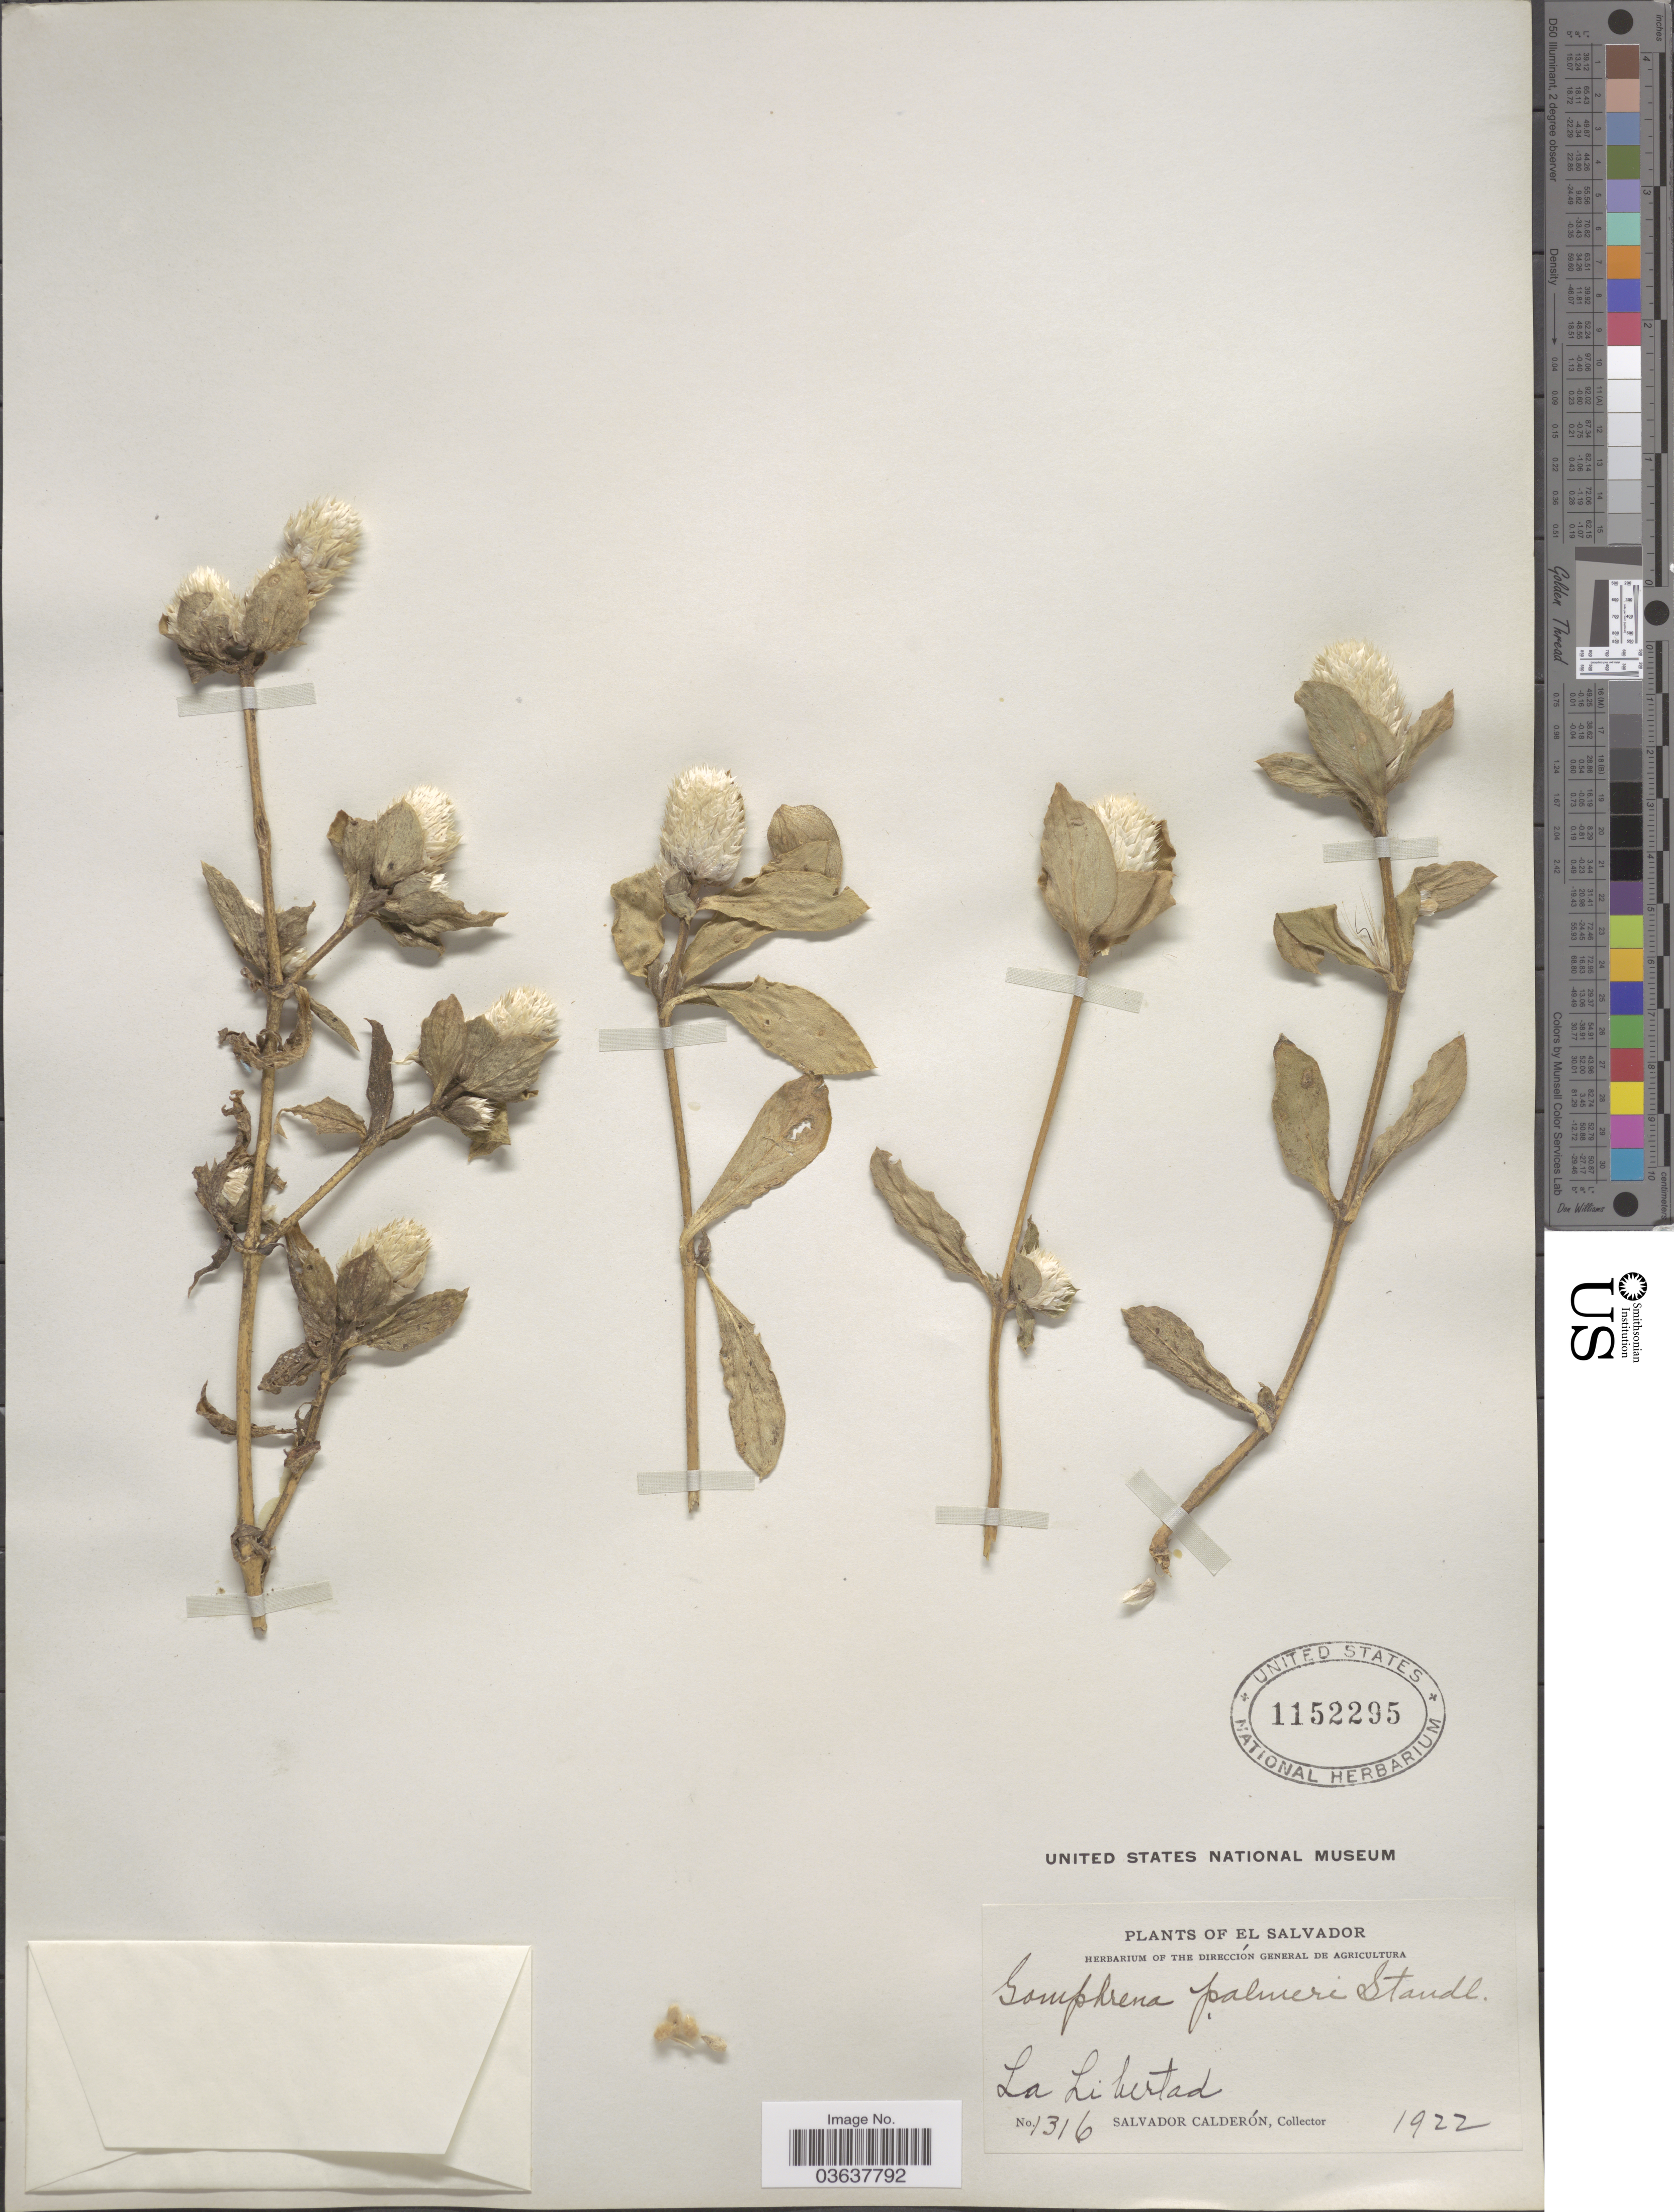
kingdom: Plantae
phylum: Tracheophyta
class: Magnoliopsida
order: Caryophyllales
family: Amaranthaceae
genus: Gomphrena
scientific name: Gomphrena palmeri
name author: Standl.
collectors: S. Calderón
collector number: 1316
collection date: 1922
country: El Salvador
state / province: La Libertad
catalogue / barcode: US 1152295